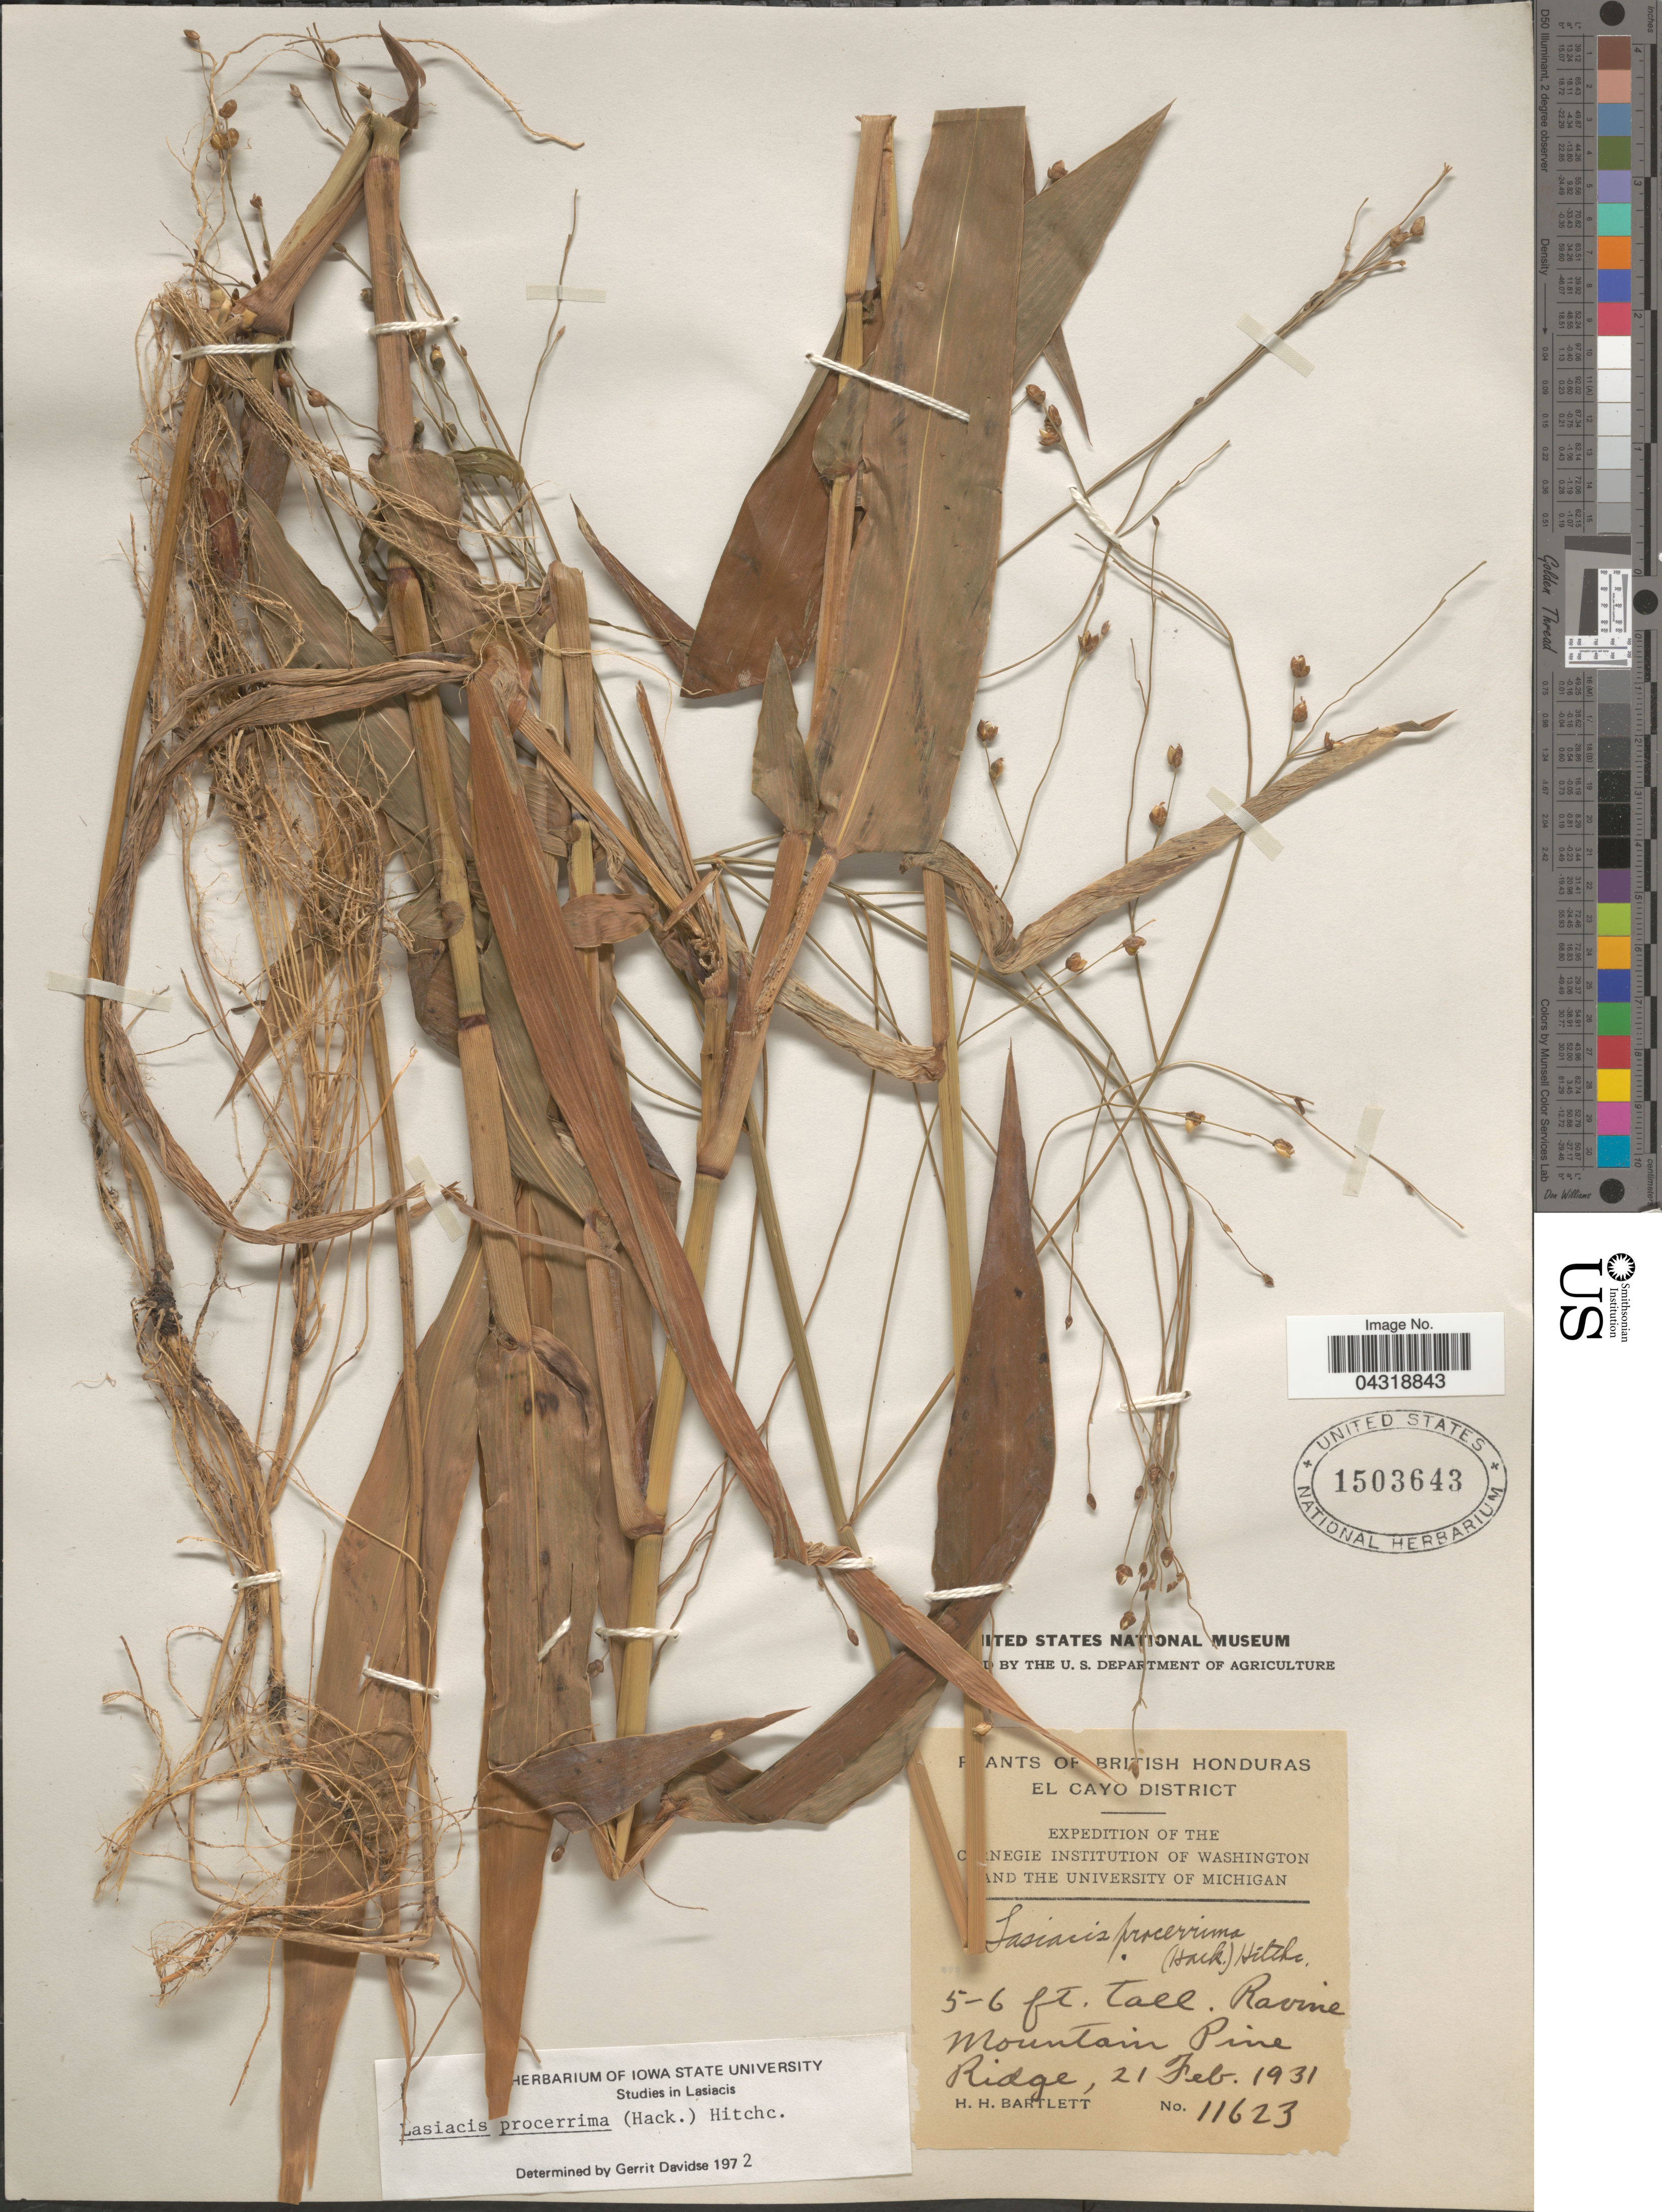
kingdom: Plantae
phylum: Tracheophyta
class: Liliopsida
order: Poales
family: Poaceae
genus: Lasiacis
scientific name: Lasiacis procerrima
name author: (Hack.) Hitchc.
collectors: H. H. Bartlett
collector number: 11623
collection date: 1931-02-21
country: Belize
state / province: Cayo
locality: British Honduras. El Cayo District. Expedition of the Carnegie Institution of Washington and the University of Michigan. Ravine Mountain Pine Ridge.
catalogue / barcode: US 1503643